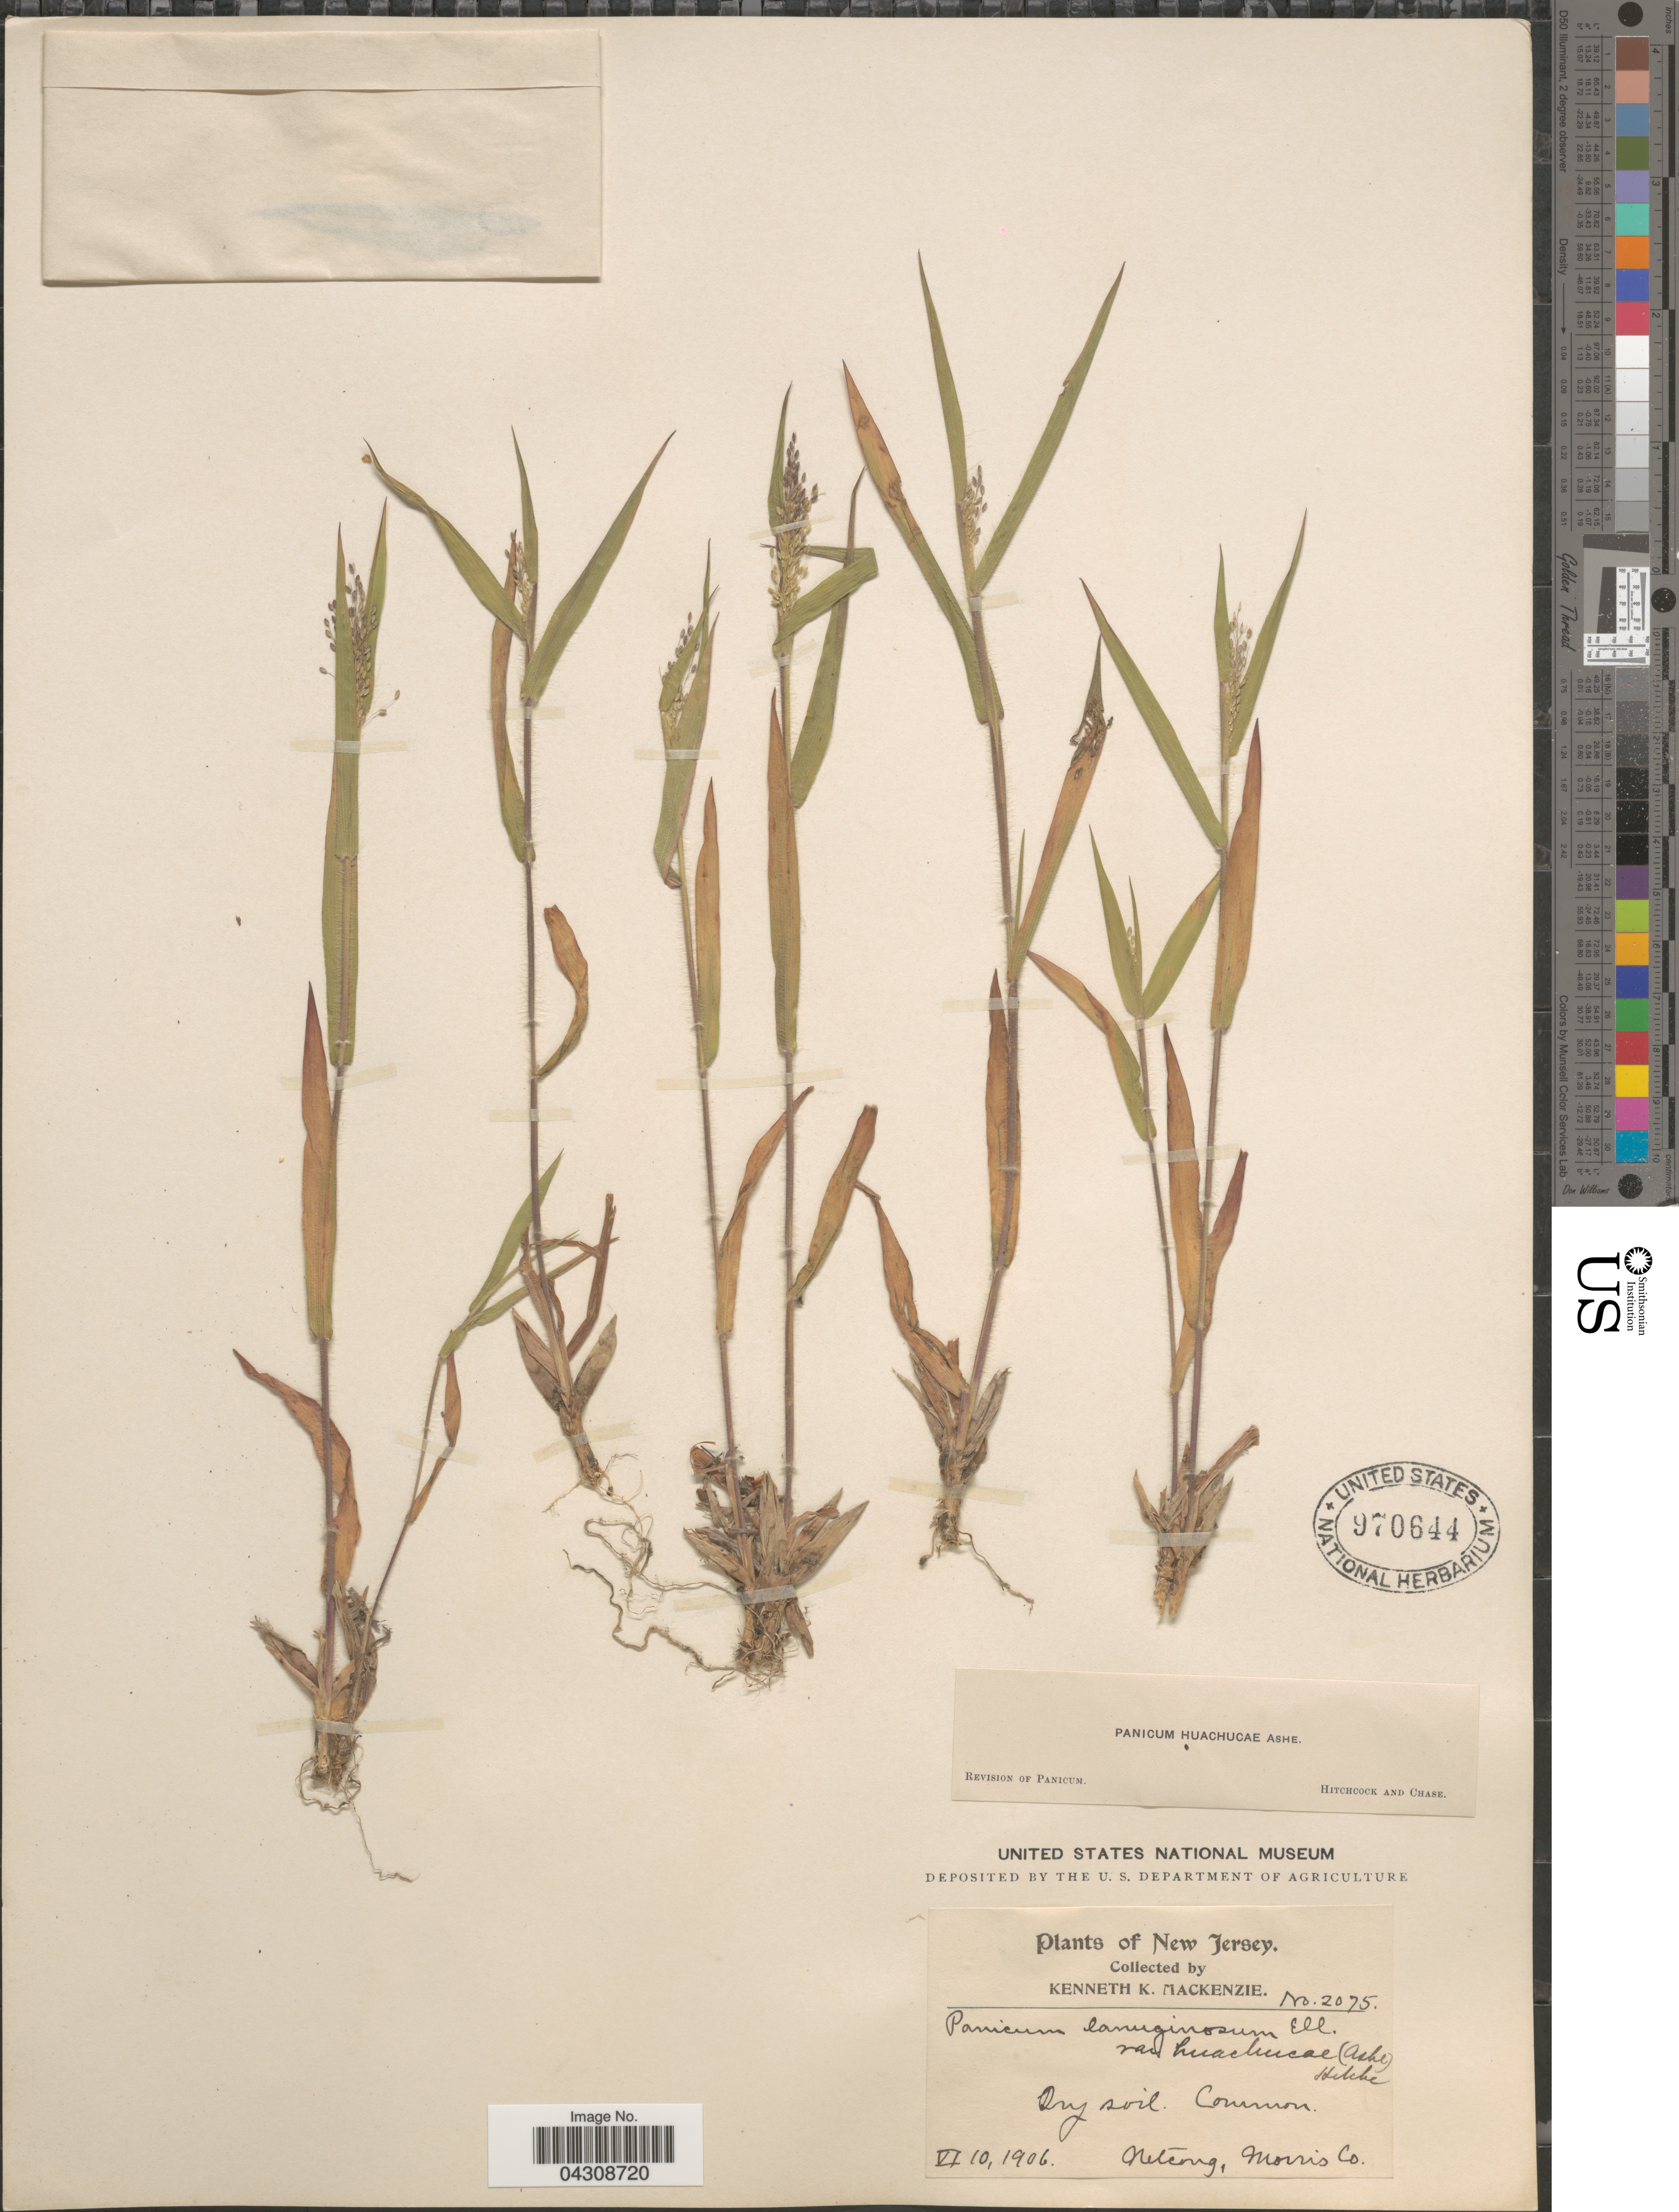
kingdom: Plantae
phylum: Tracheophyta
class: Liliopsida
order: Poales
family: Poaceae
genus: Dichanthelium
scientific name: Dichanthelium acuminatum var. acuminatum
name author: (Sw.) Gould & C.A. Clark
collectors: K. K. Mackenzie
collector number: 2075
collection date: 1906-06-10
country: United States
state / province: New Jersey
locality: Netcong, Morris Co.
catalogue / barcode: US 970644